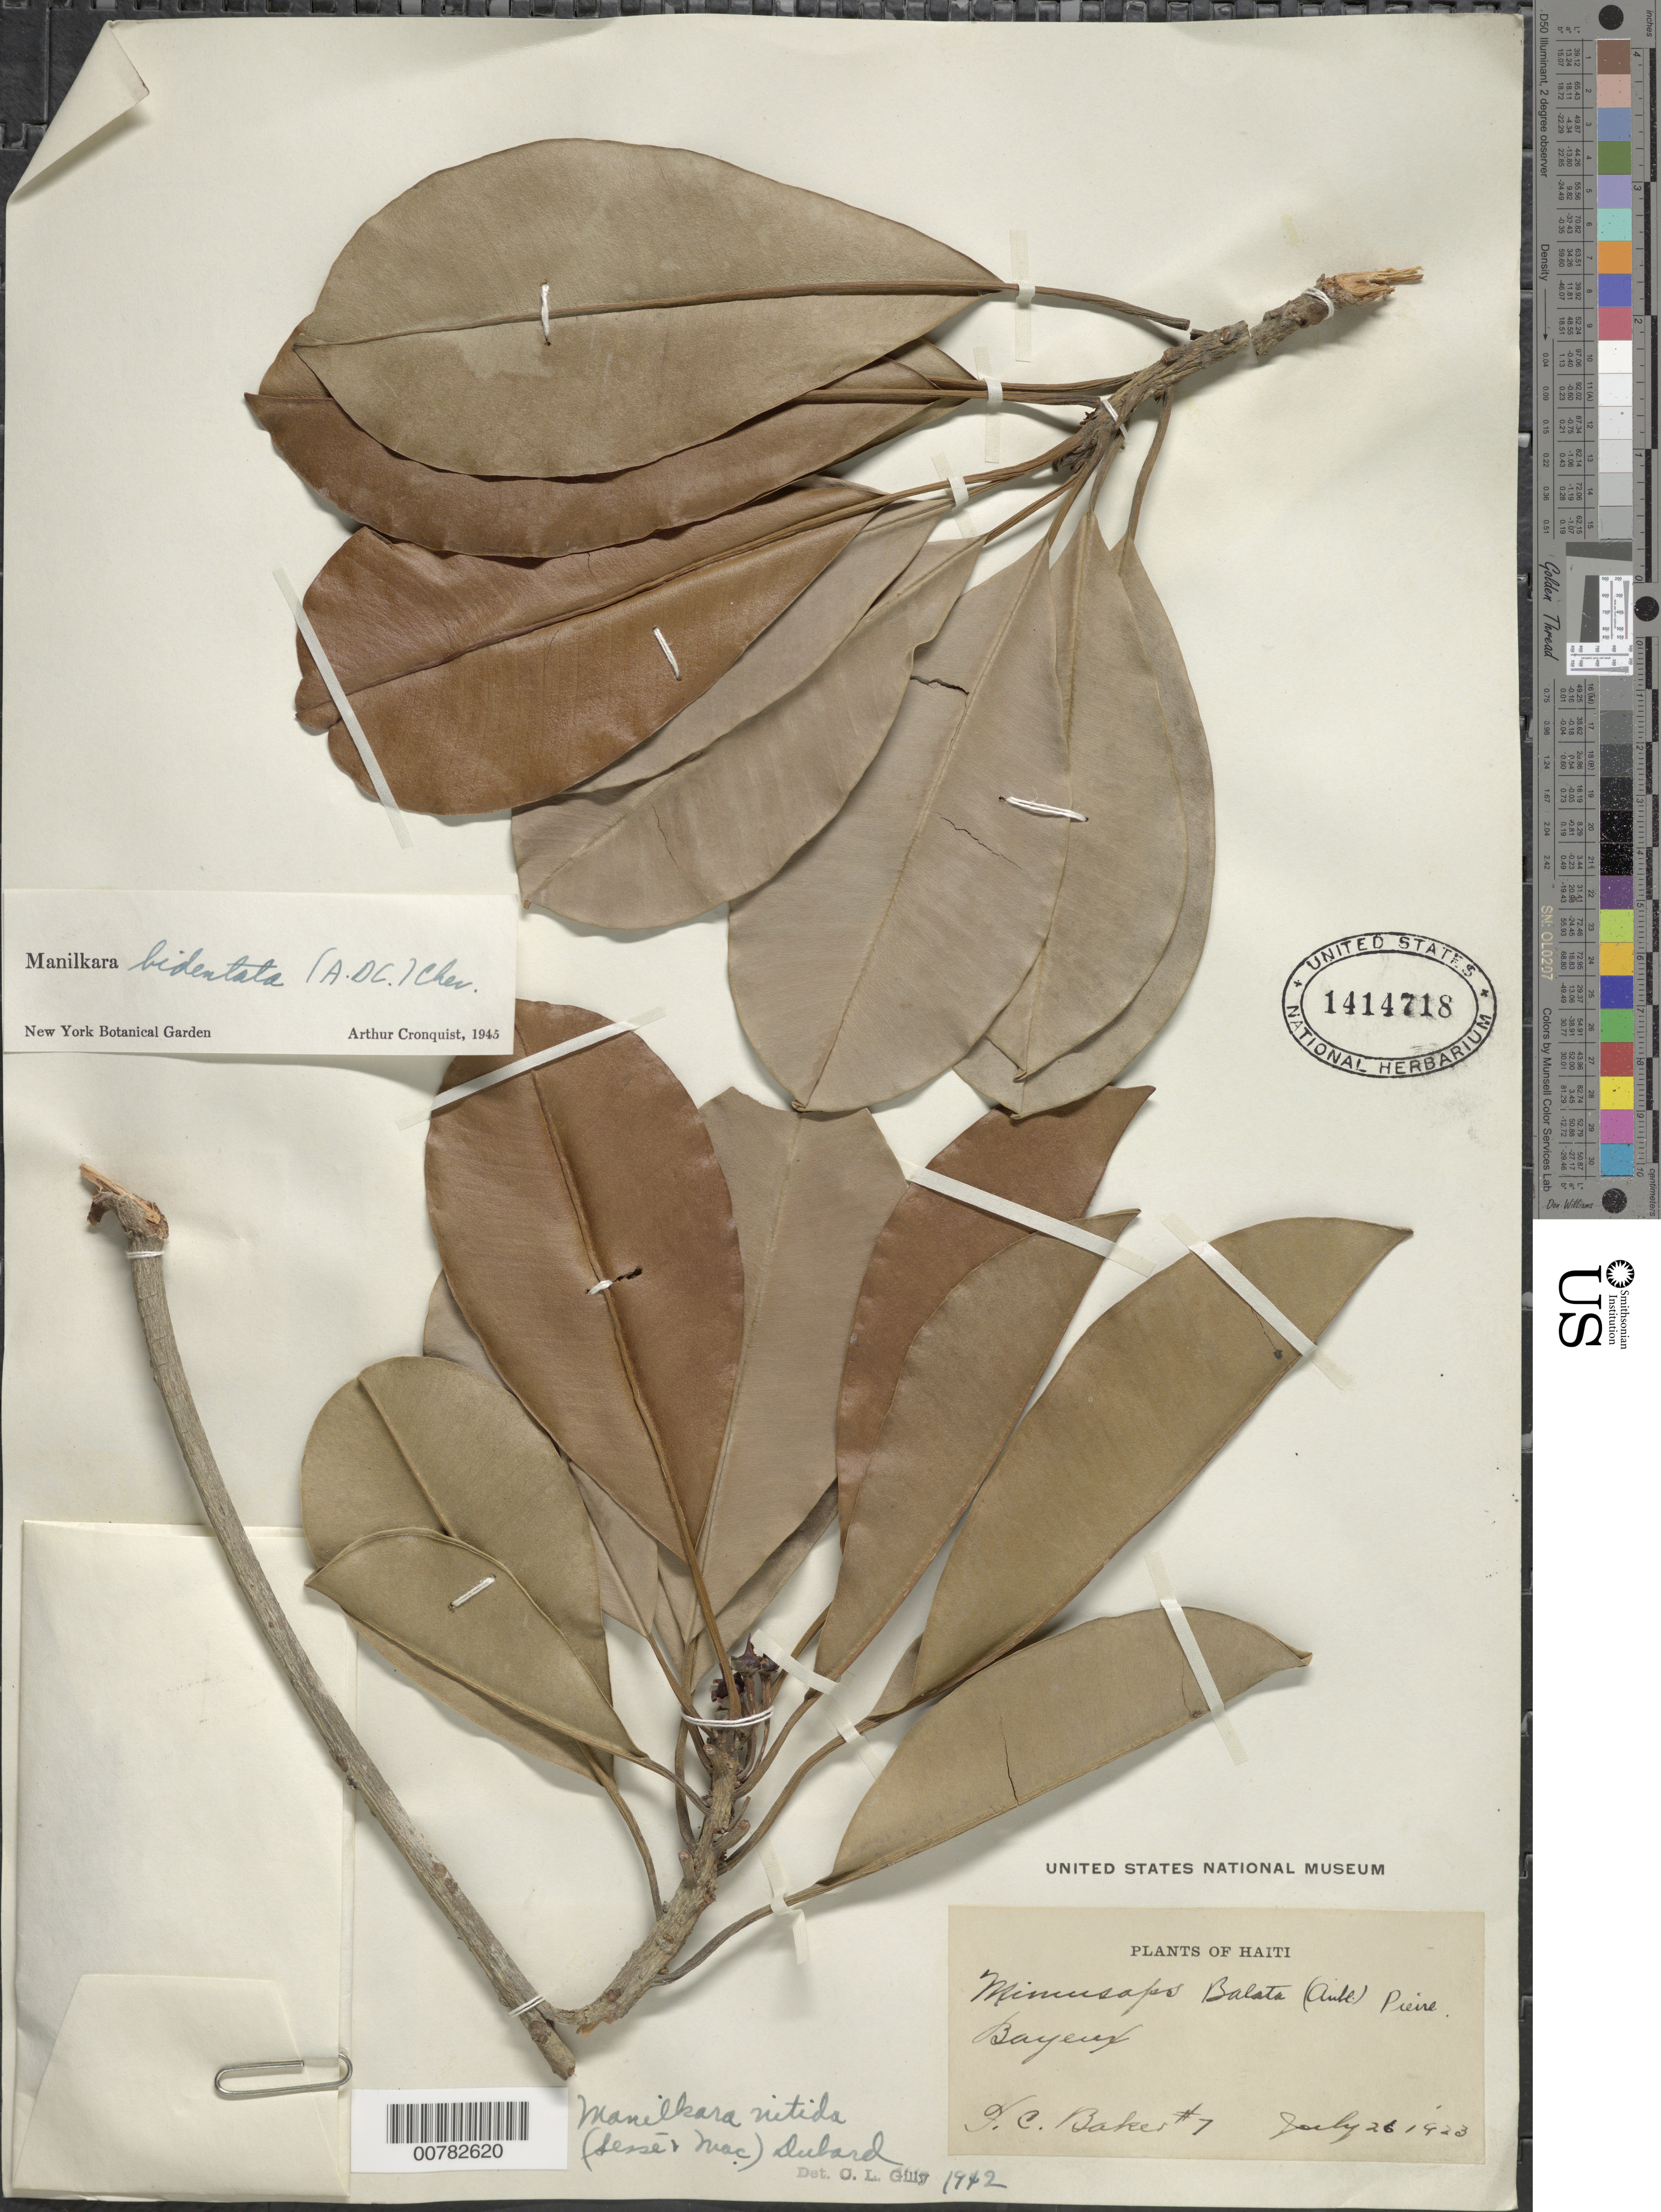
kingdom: Plantae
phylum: Tracheophyta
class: Magnoliopsida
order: Ericales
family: Sapotaceae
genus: Manilkara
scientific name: Manilkara bidentata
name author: (A. DC.) A. Chev.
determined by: Cronquist, A. J.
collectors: F. C. Baker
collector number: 7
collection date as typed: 26 Jul 1923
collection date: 1923-07-26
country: Haiti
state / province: Nord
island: Hispaniola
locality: Bayeux.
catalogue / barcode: US 1414718